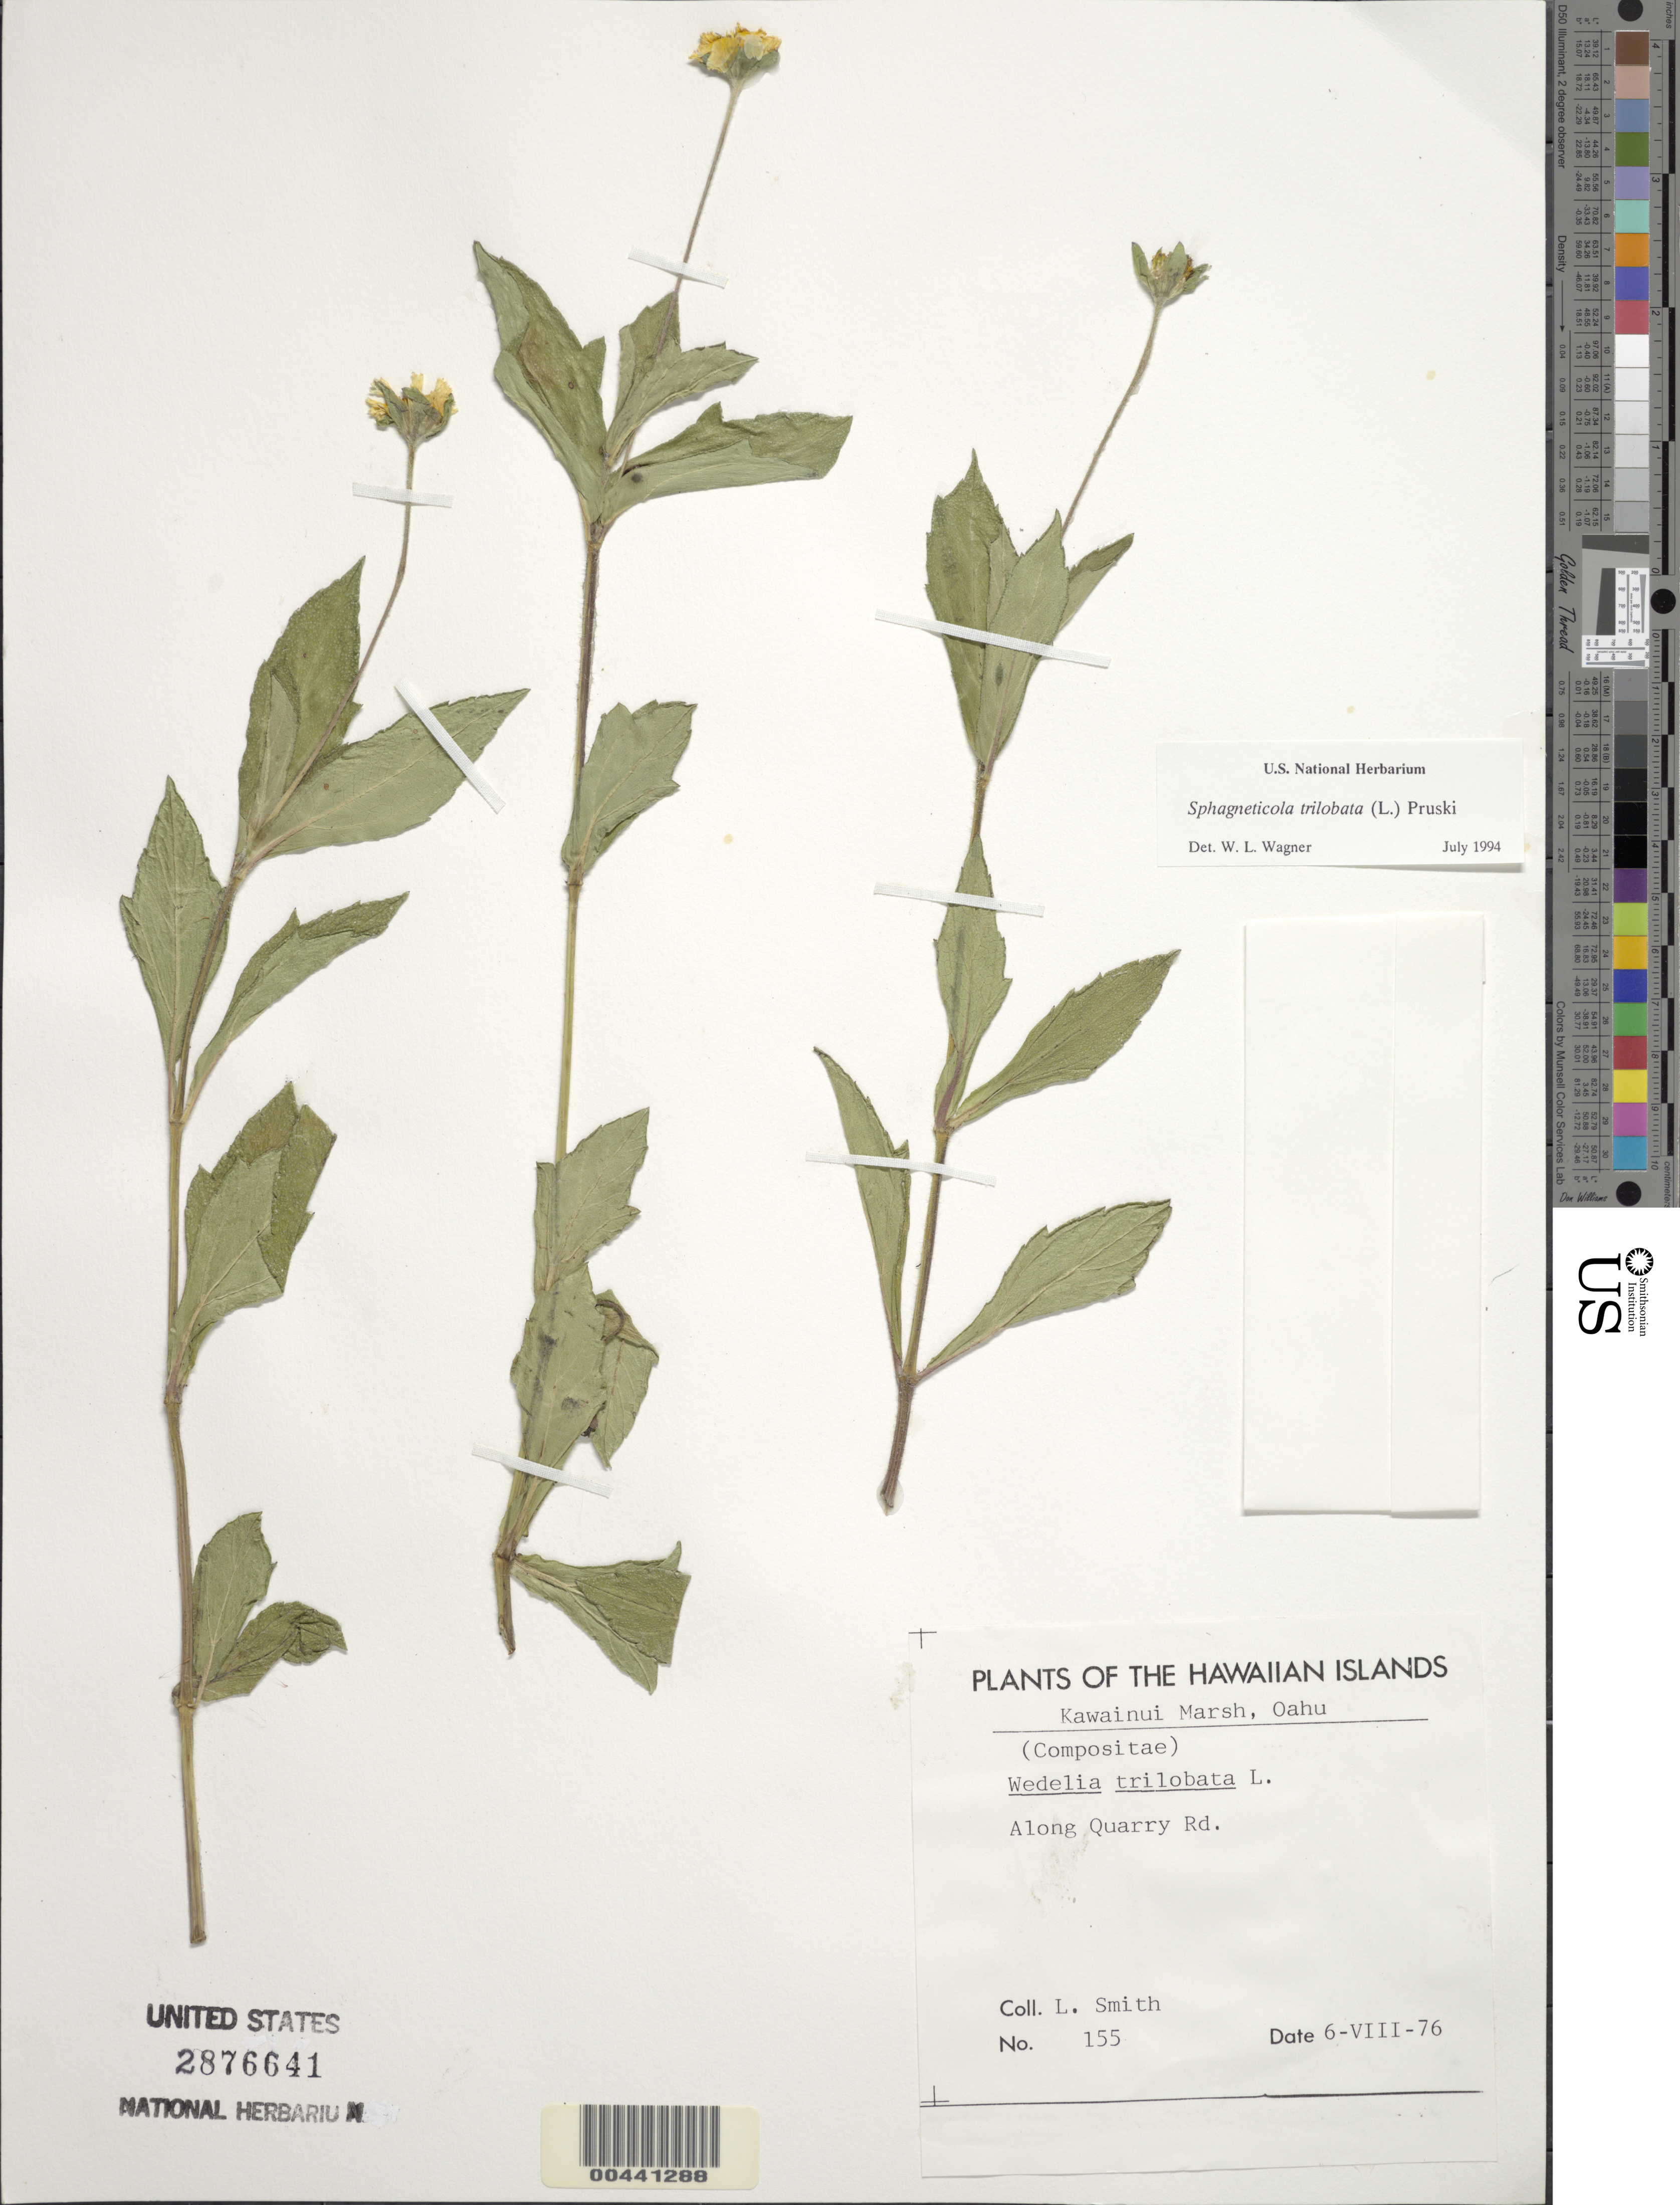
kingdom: Plantae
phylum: Tracheophyta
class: Magnoliopsida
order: Asterales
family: Asteraceae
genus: Sphagneticola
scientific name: Sphagneticola trilobata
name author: (L.) Pruski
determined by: Wagner, W. L., (BOT), Smithsonian Institution - National Museum of Natural History (UNITED STATES)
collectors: L. Smith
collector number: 155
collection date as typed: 6 Aug 1976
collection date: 1976-08-06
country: United States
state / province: Hawaii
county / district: Honolulu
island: Oahu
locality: Kawainui Marsh, along Quarry Road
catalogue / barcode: US 2876641